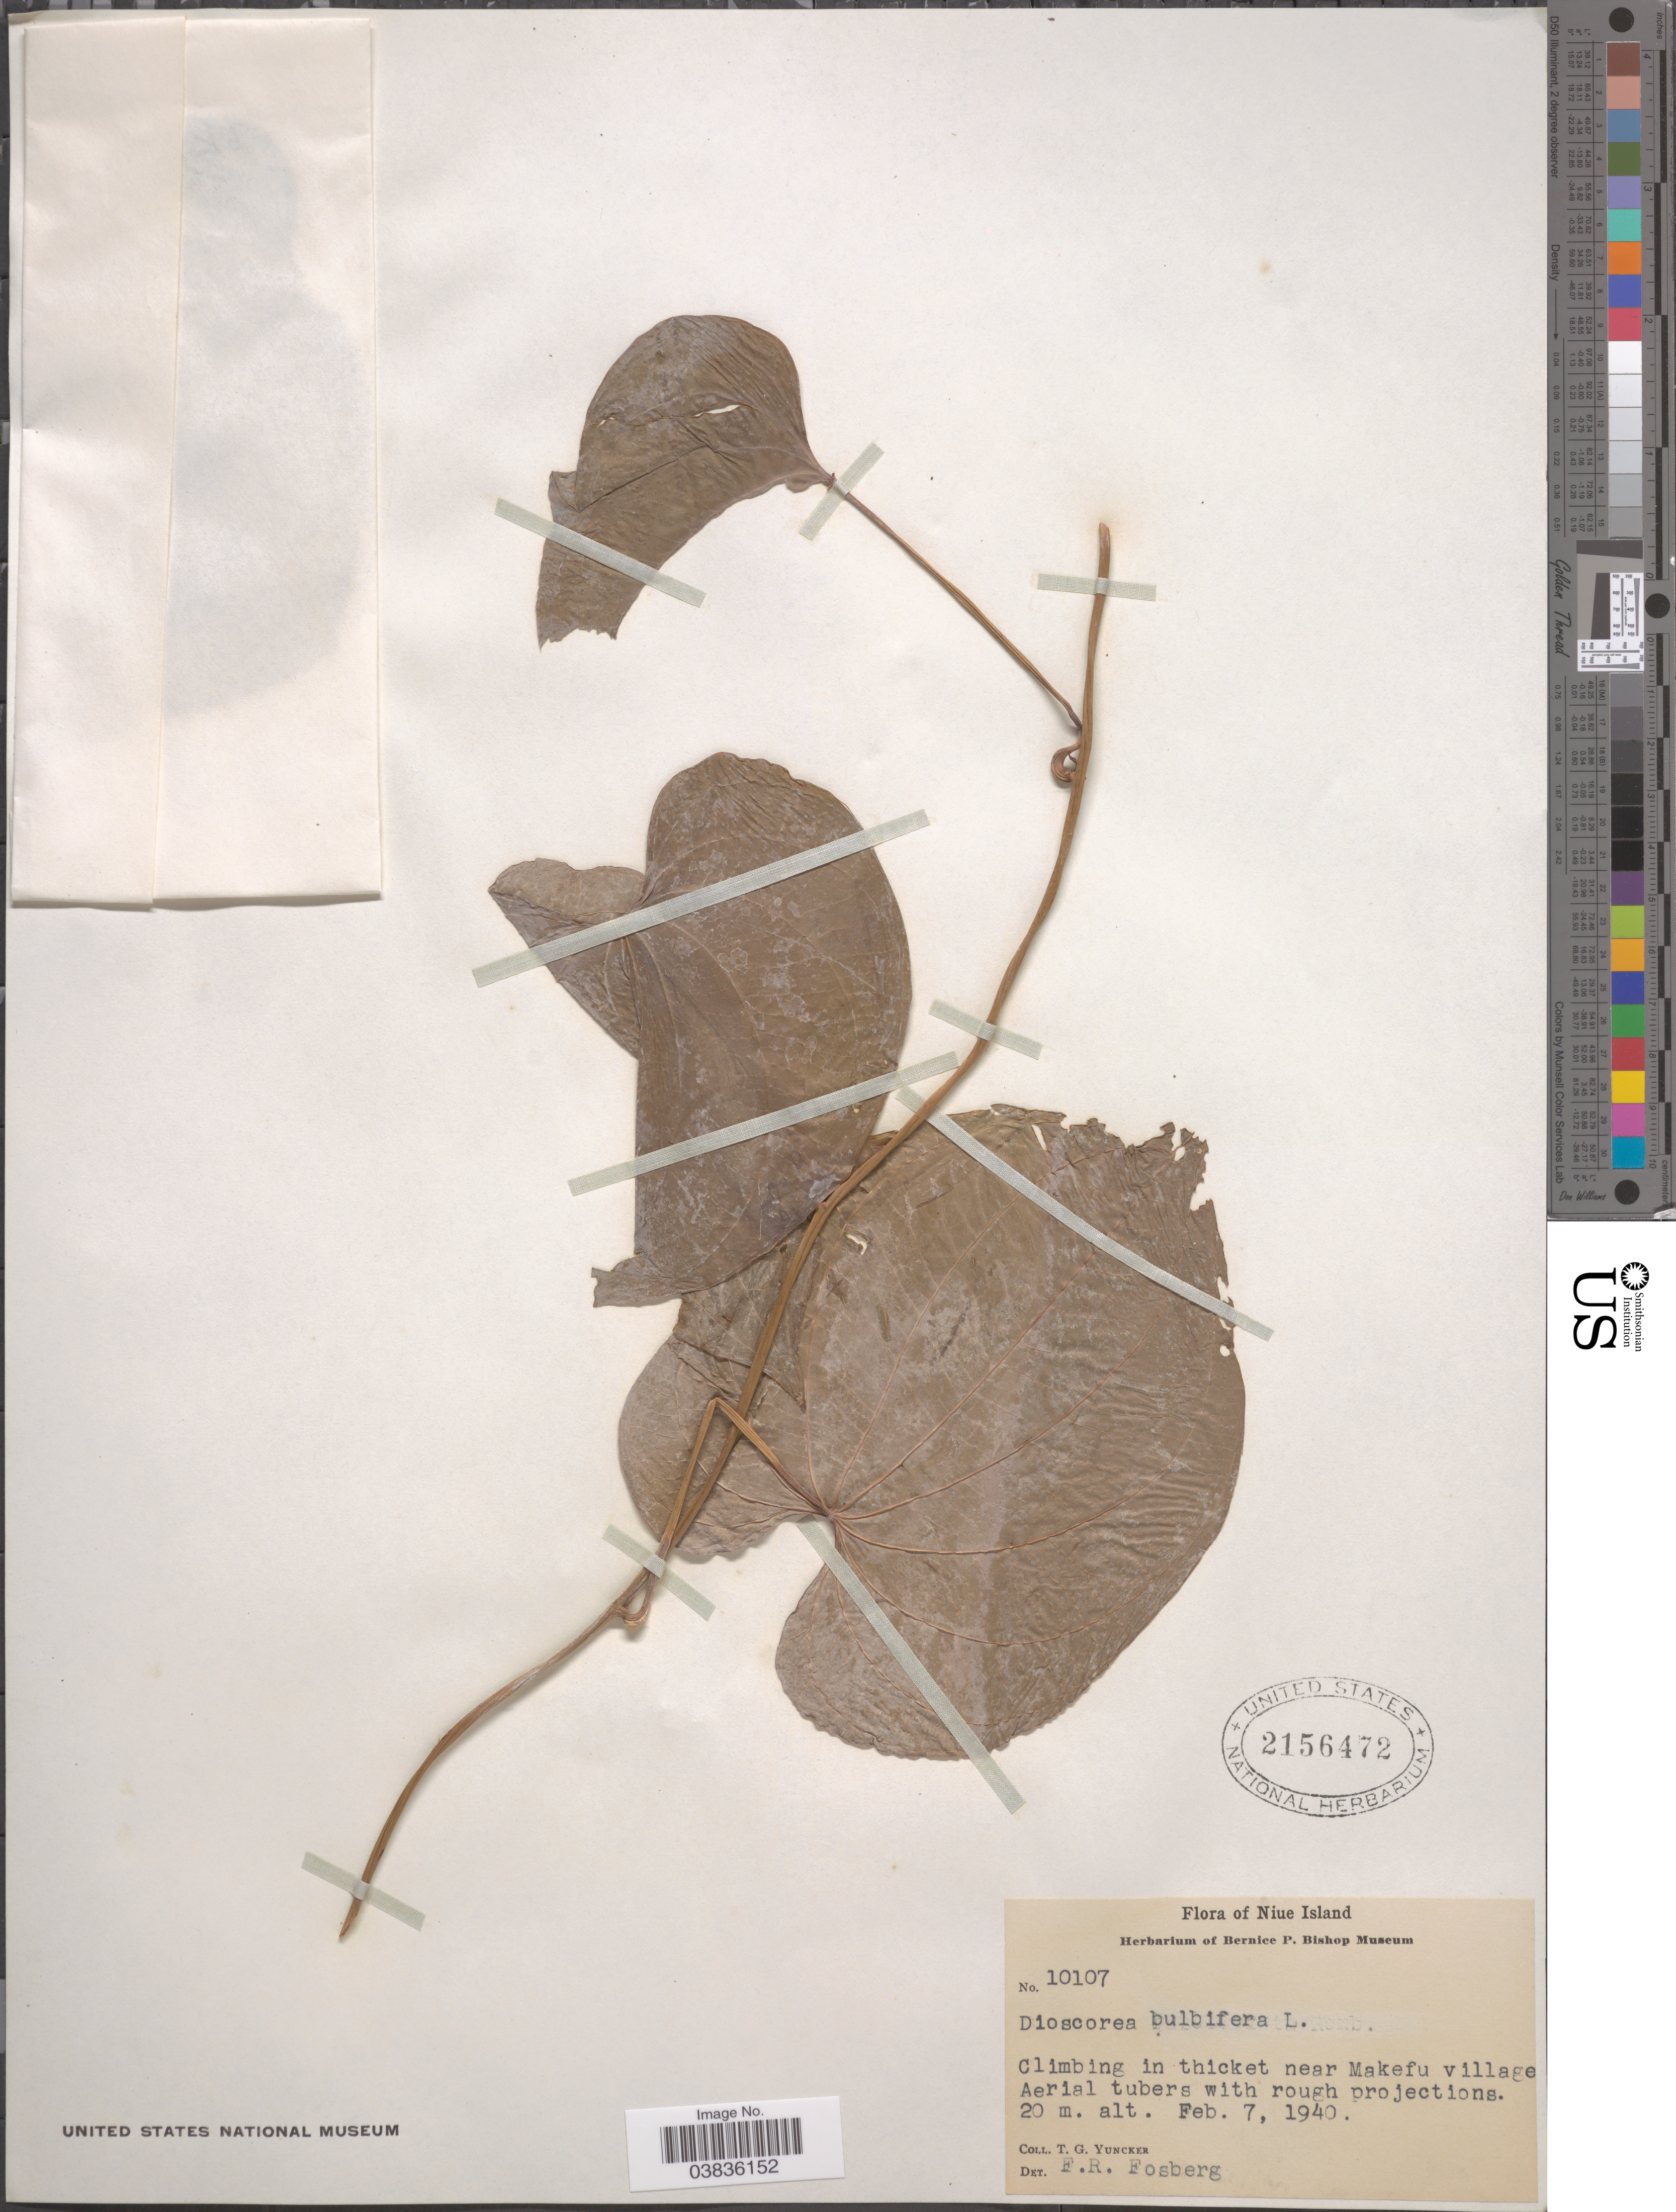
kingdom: Plantae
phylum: Tracheophyta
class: Liliopsida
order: Dioscoreales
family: Dioscoreaceae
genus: Dioscorea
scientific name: Dioscorea bulbifera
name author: L.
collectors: T. G. Yuncker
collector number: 10107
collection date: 1940-02-07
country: Niue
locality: Niue Island. Near Makefu village Aerial tubers.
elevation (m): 20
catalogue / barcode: US 2156472